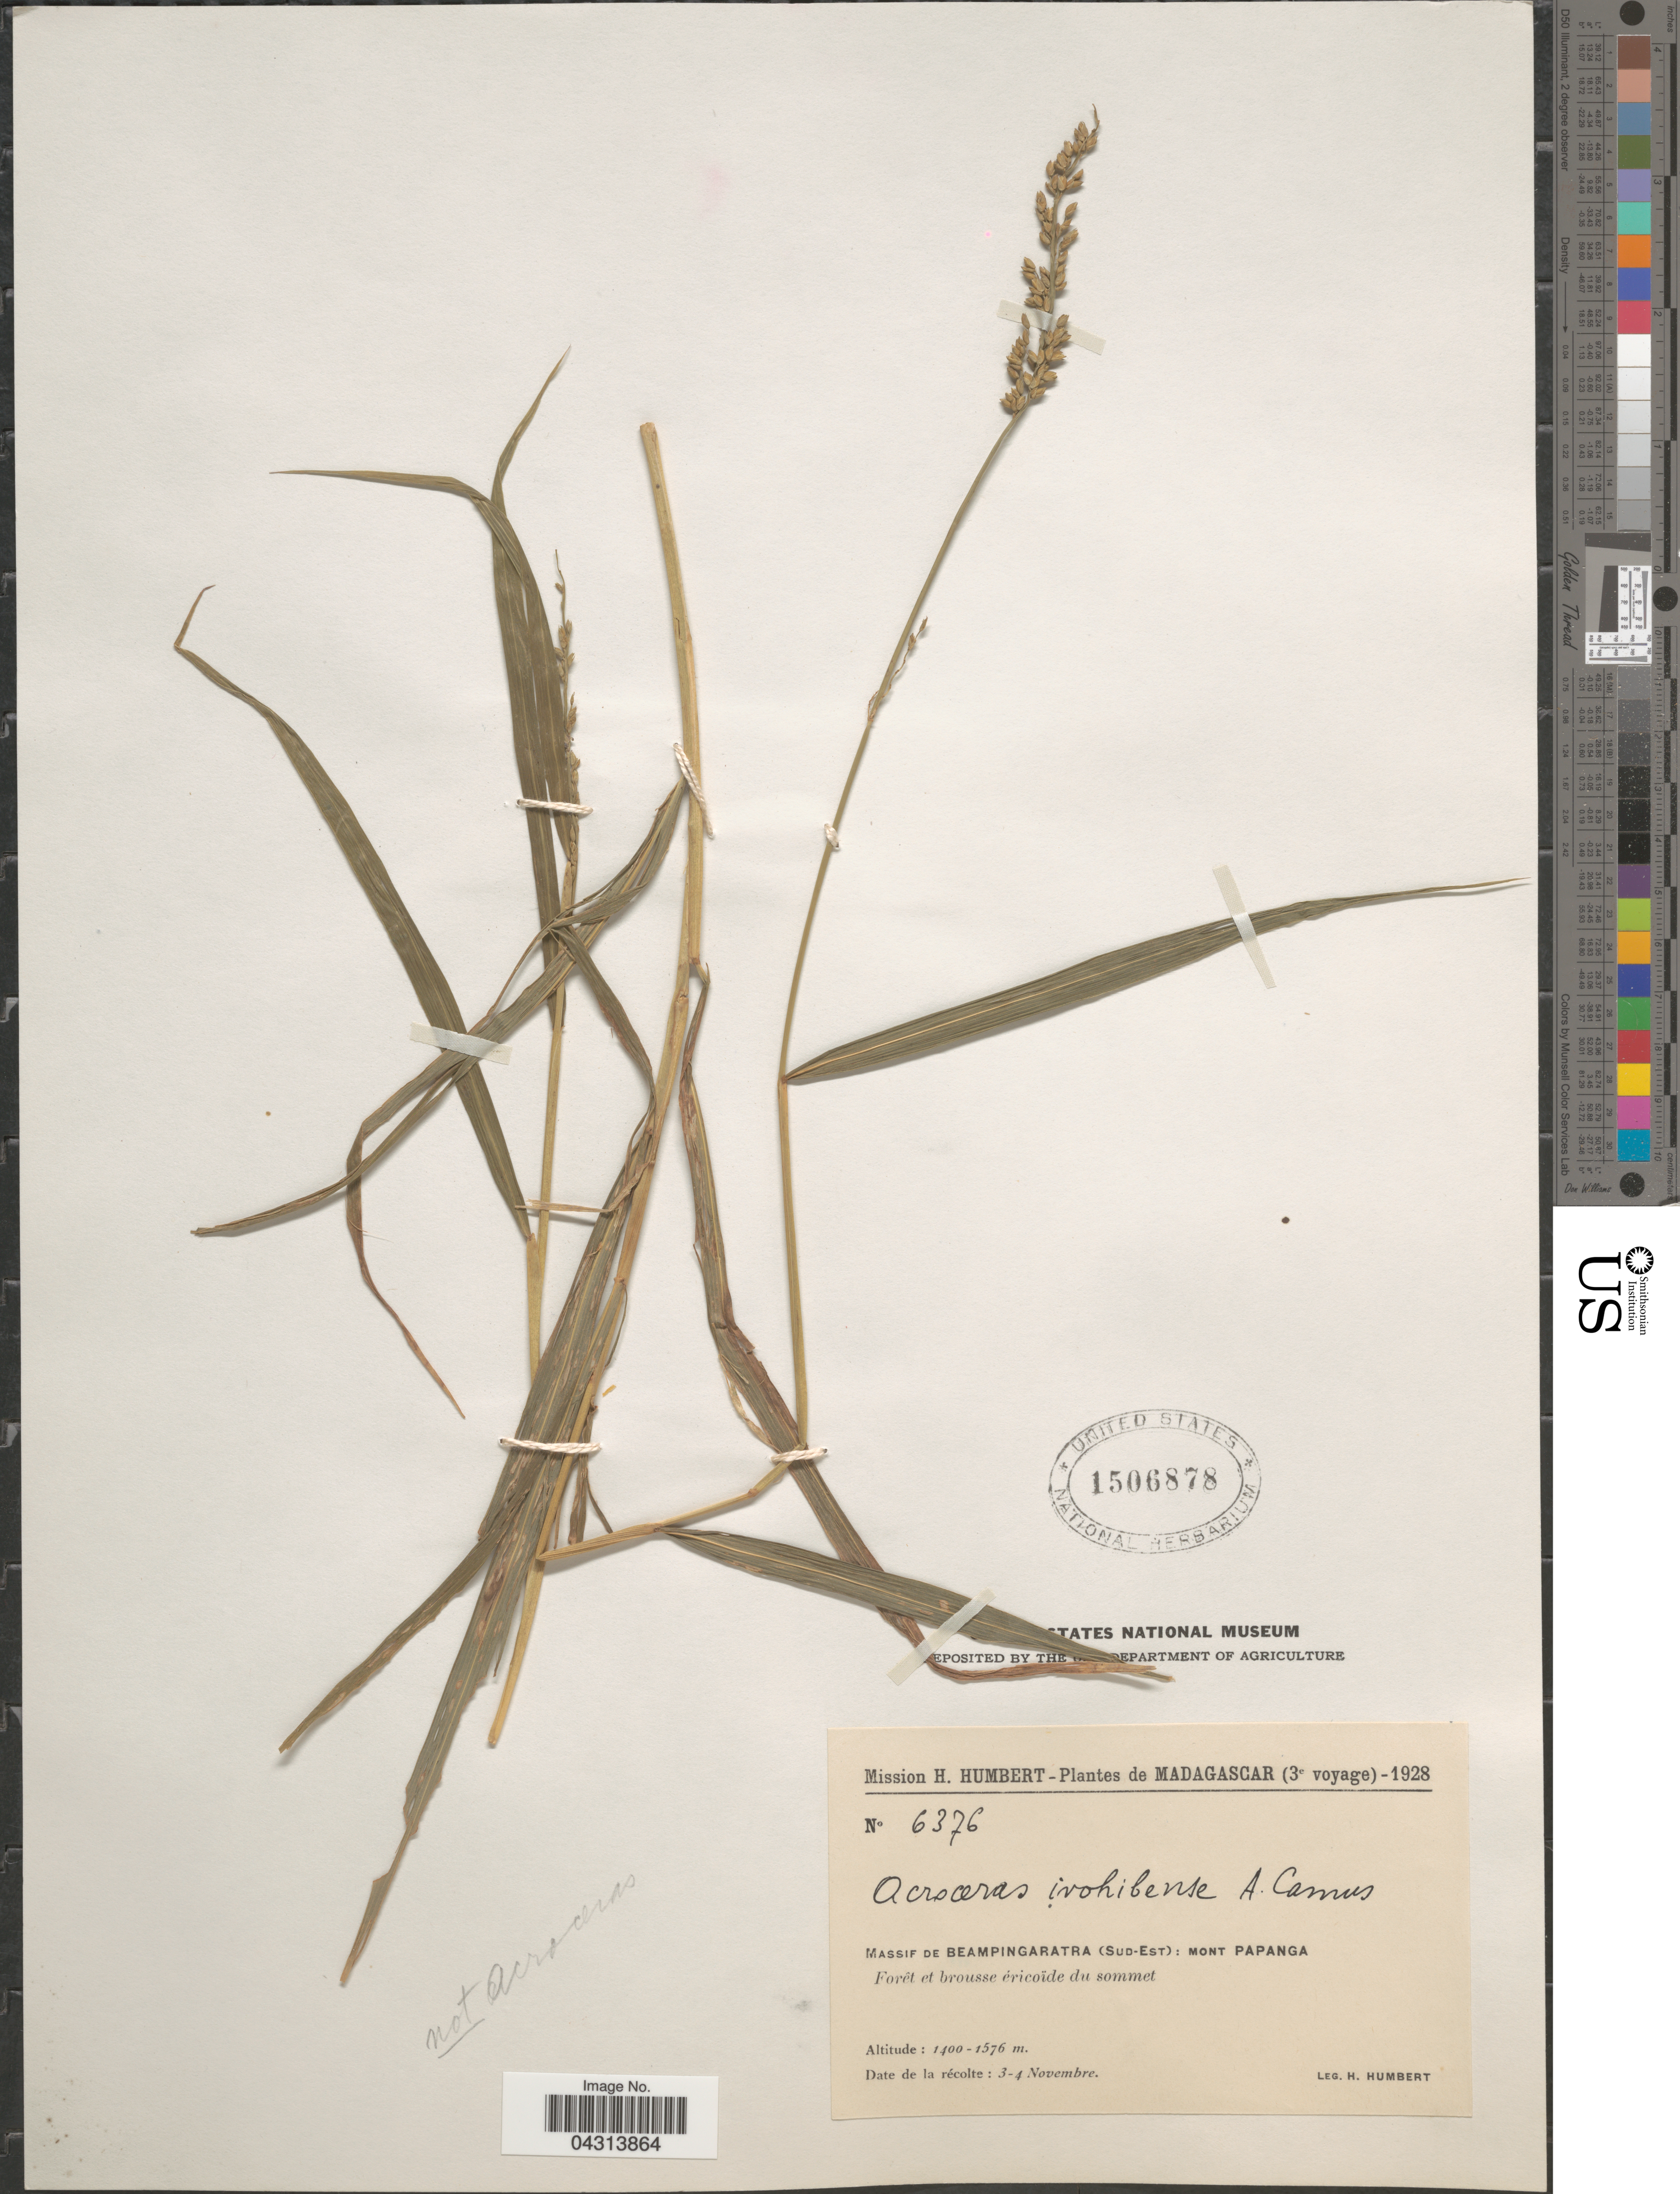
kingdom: Plantae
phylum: Tracheophyta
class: Liliopsida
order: Poales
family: Poaceae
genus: Acroceras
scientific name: Acroceras ivohibense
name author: A. Camus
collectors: H. Humbert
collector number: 6376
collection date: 1928-11-03/1928-11-04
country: Madagascar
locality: (3e voyage). Massif De Beampingaratra (Sud-Est): Mont Papanga.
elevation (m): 1400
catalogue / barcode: US 1506878